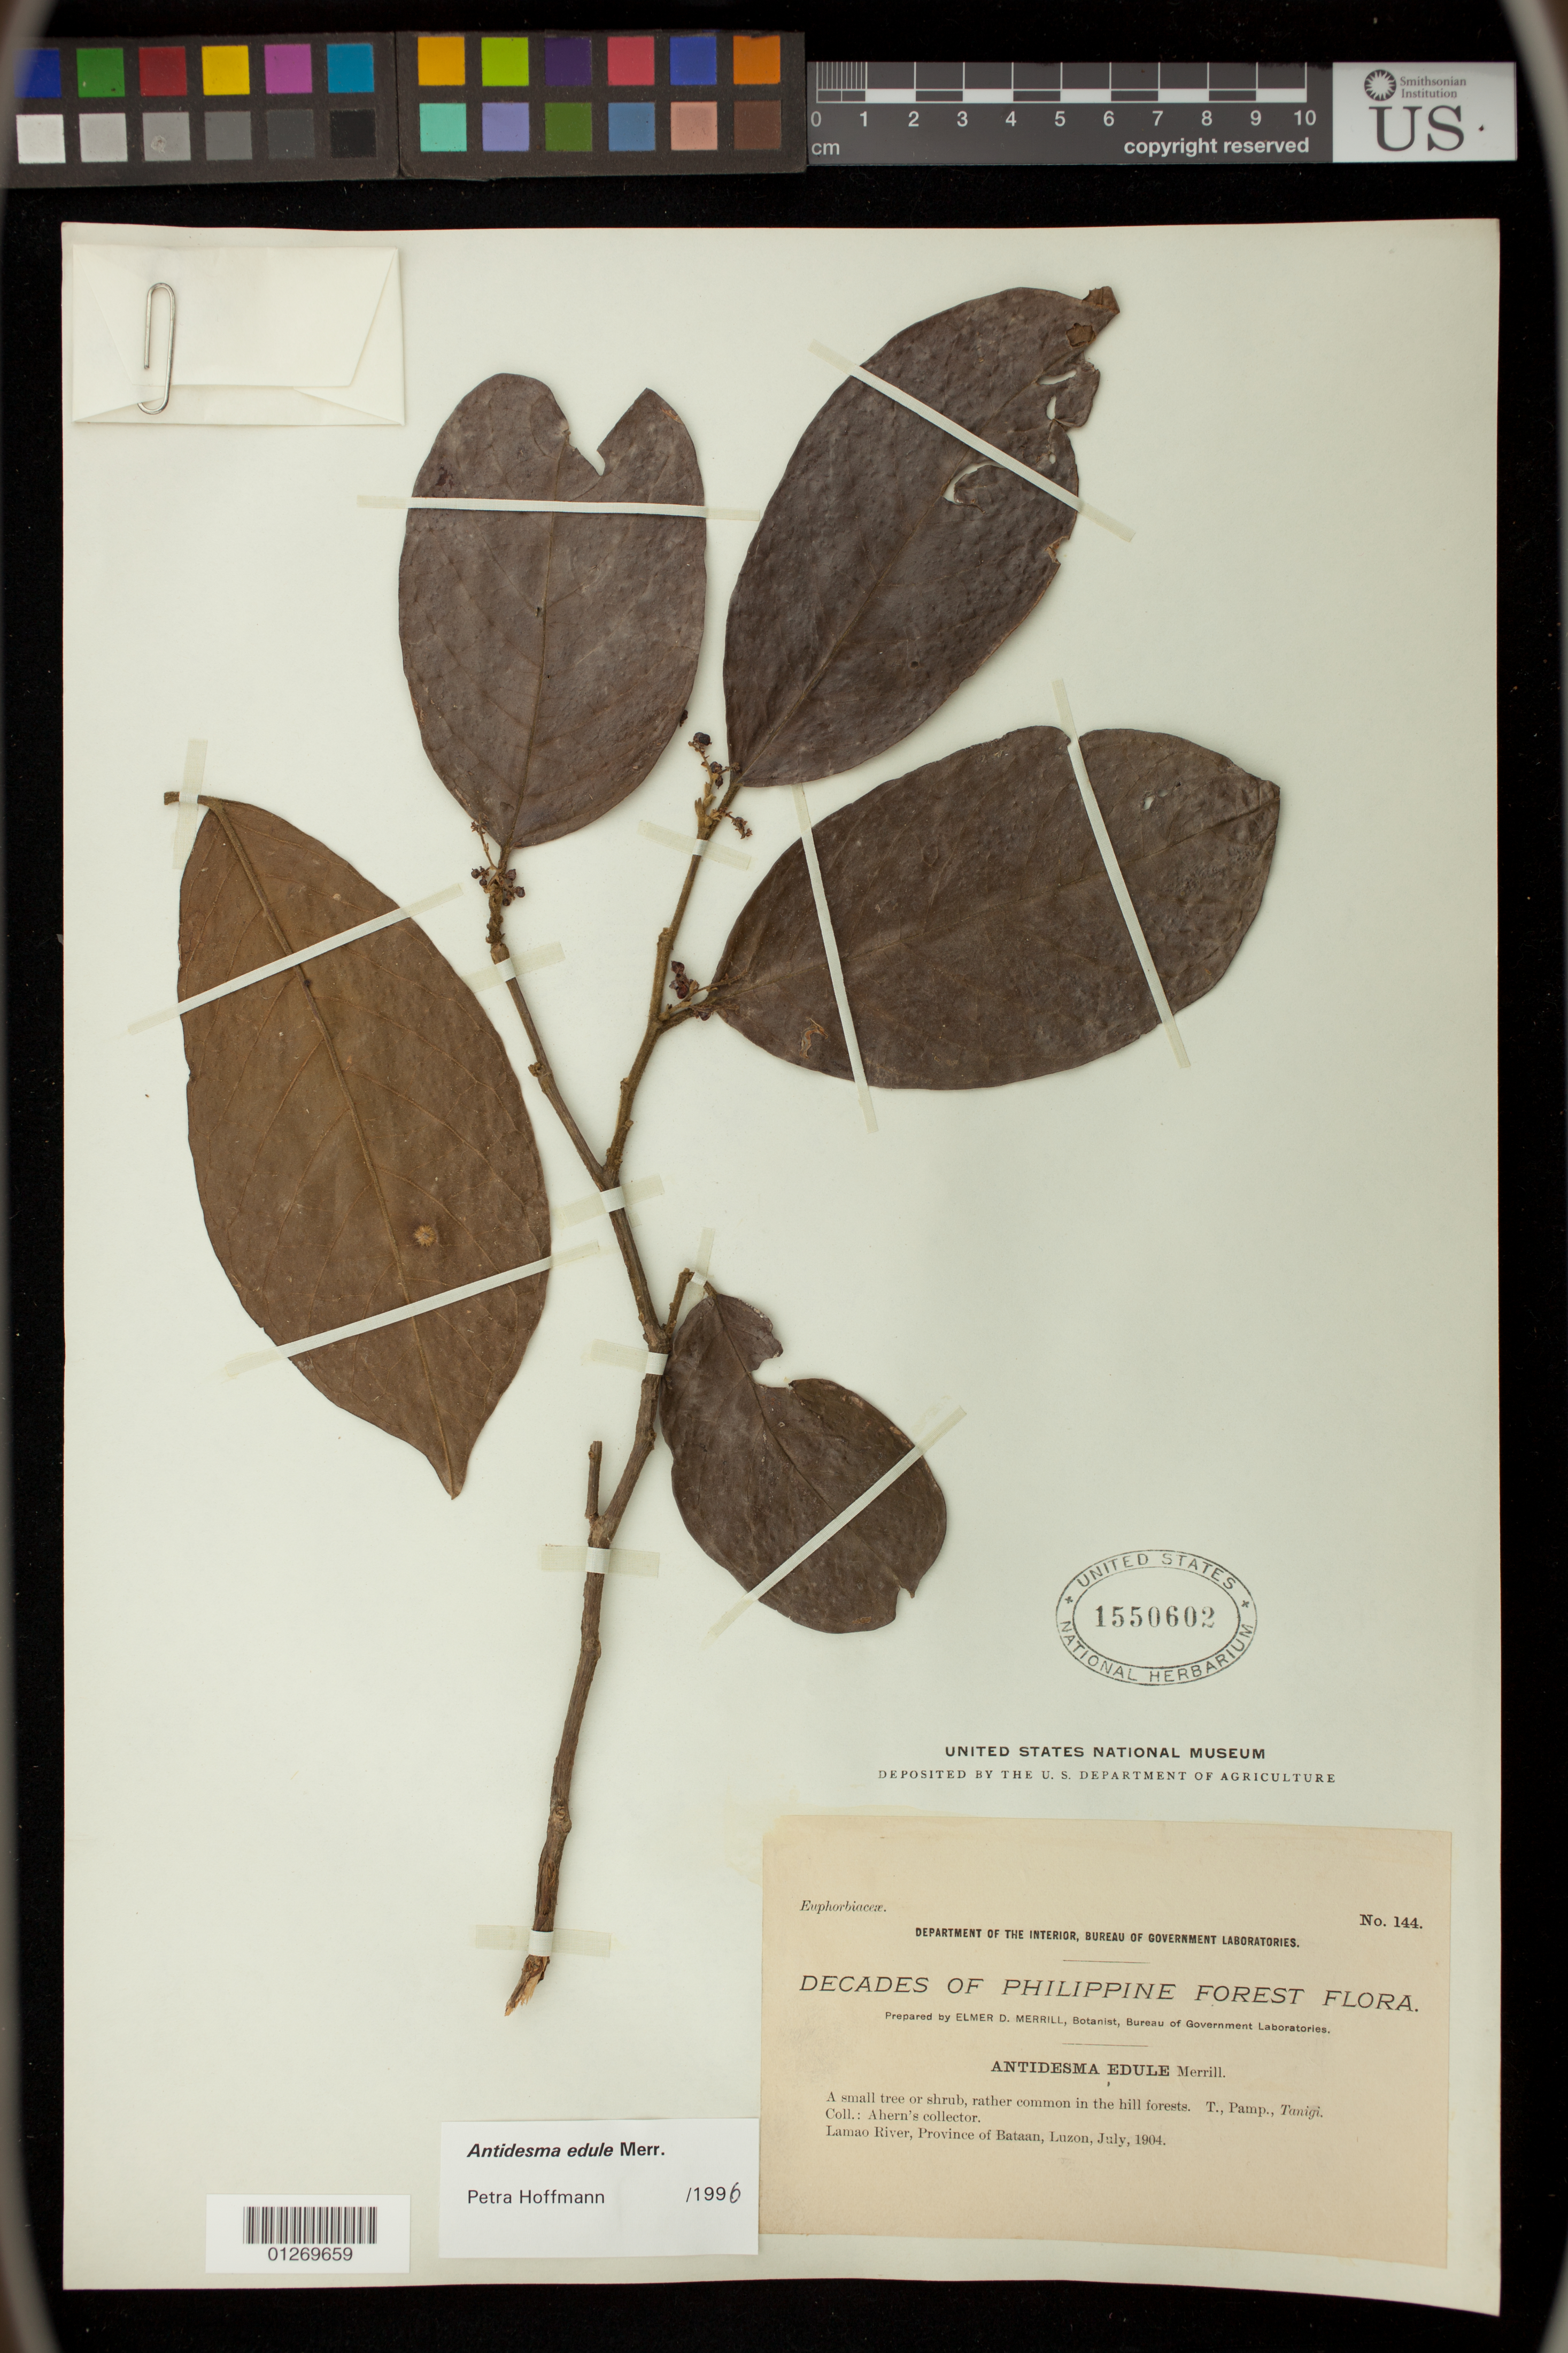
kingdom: Plantae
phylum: Tracheophyta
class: Magnoliopsida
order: Malpighiales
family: Phyllanthaceae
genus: Antidesma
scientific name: Antidesma edule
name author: Merr.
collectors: Ahern's collector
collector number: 144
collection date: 1904-07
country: Philippines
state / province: Central Luzon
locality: Lamao River on Luzon Island. Bataan.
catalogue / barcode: US 1550602